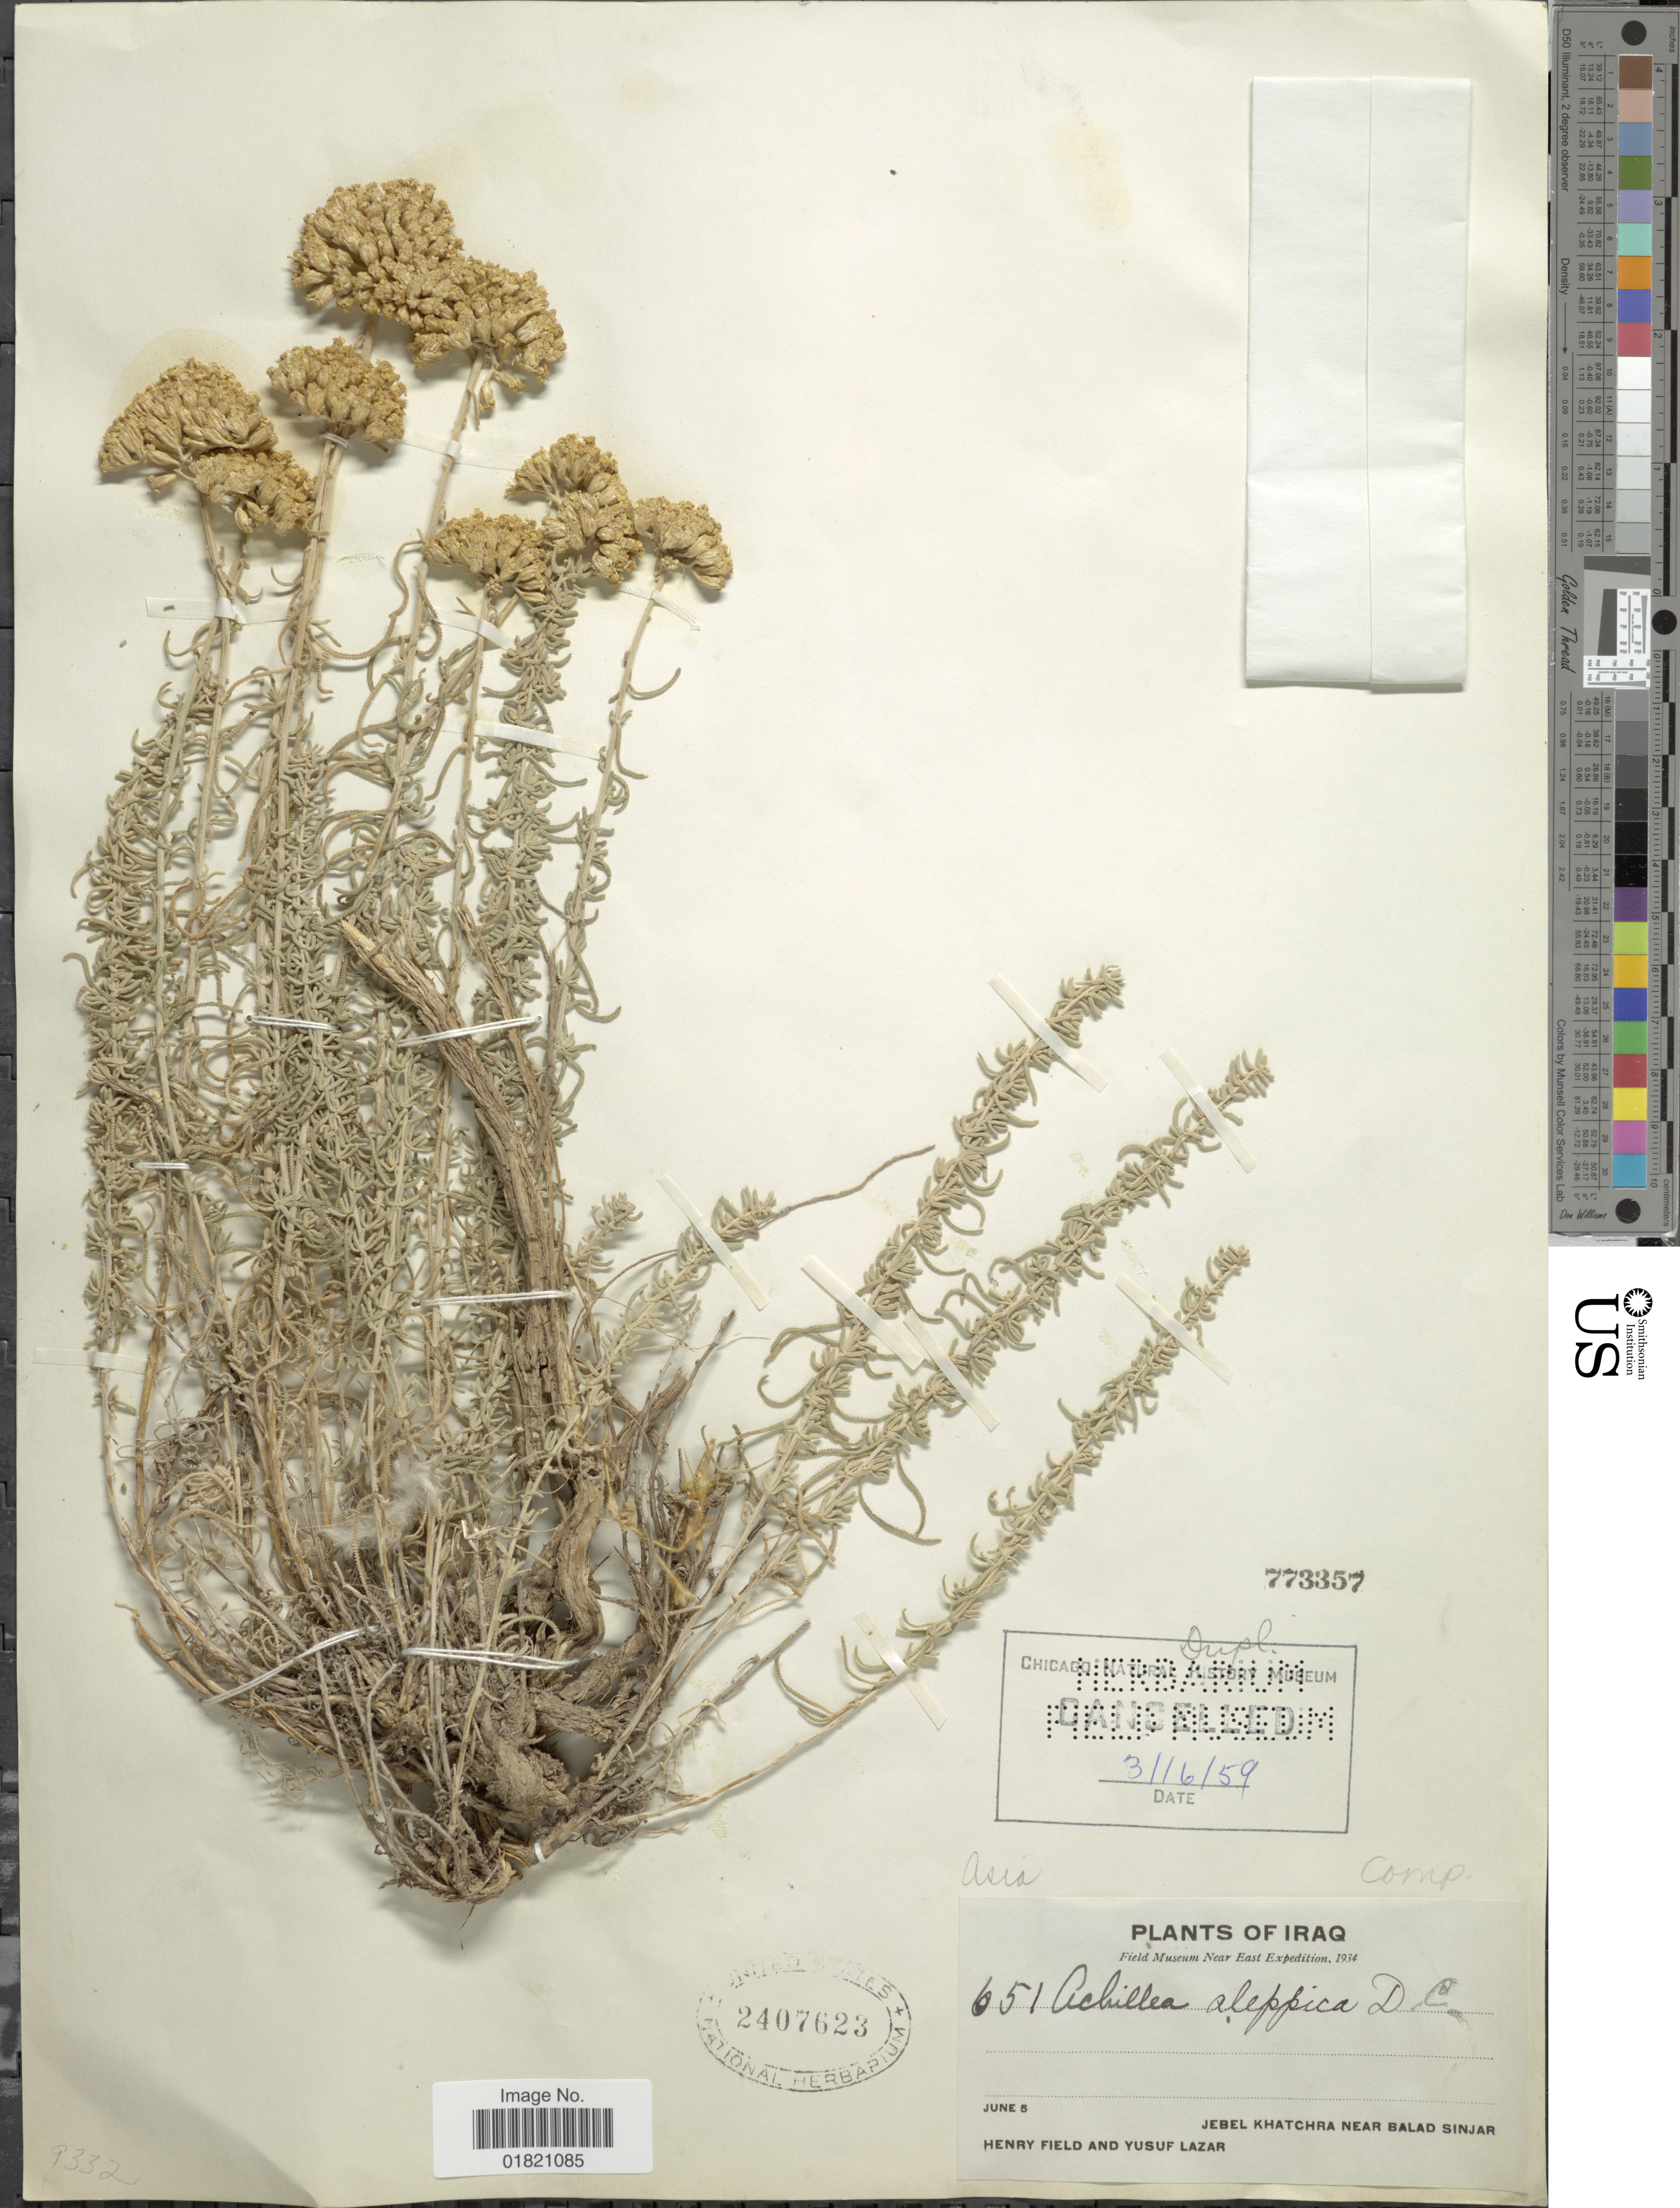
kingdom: Plantae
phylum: Tracheophyta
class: Magnoliopsida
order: Asterales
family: Asteraceae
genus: Achillea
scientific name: Achillea aleppica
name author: DC.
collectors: H. Field & Y. Lazar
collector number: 651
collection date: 1934-06-05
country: Iraq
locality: Jebel Khatchra near Balad Sinjar. Near East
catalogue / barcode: US 2407623